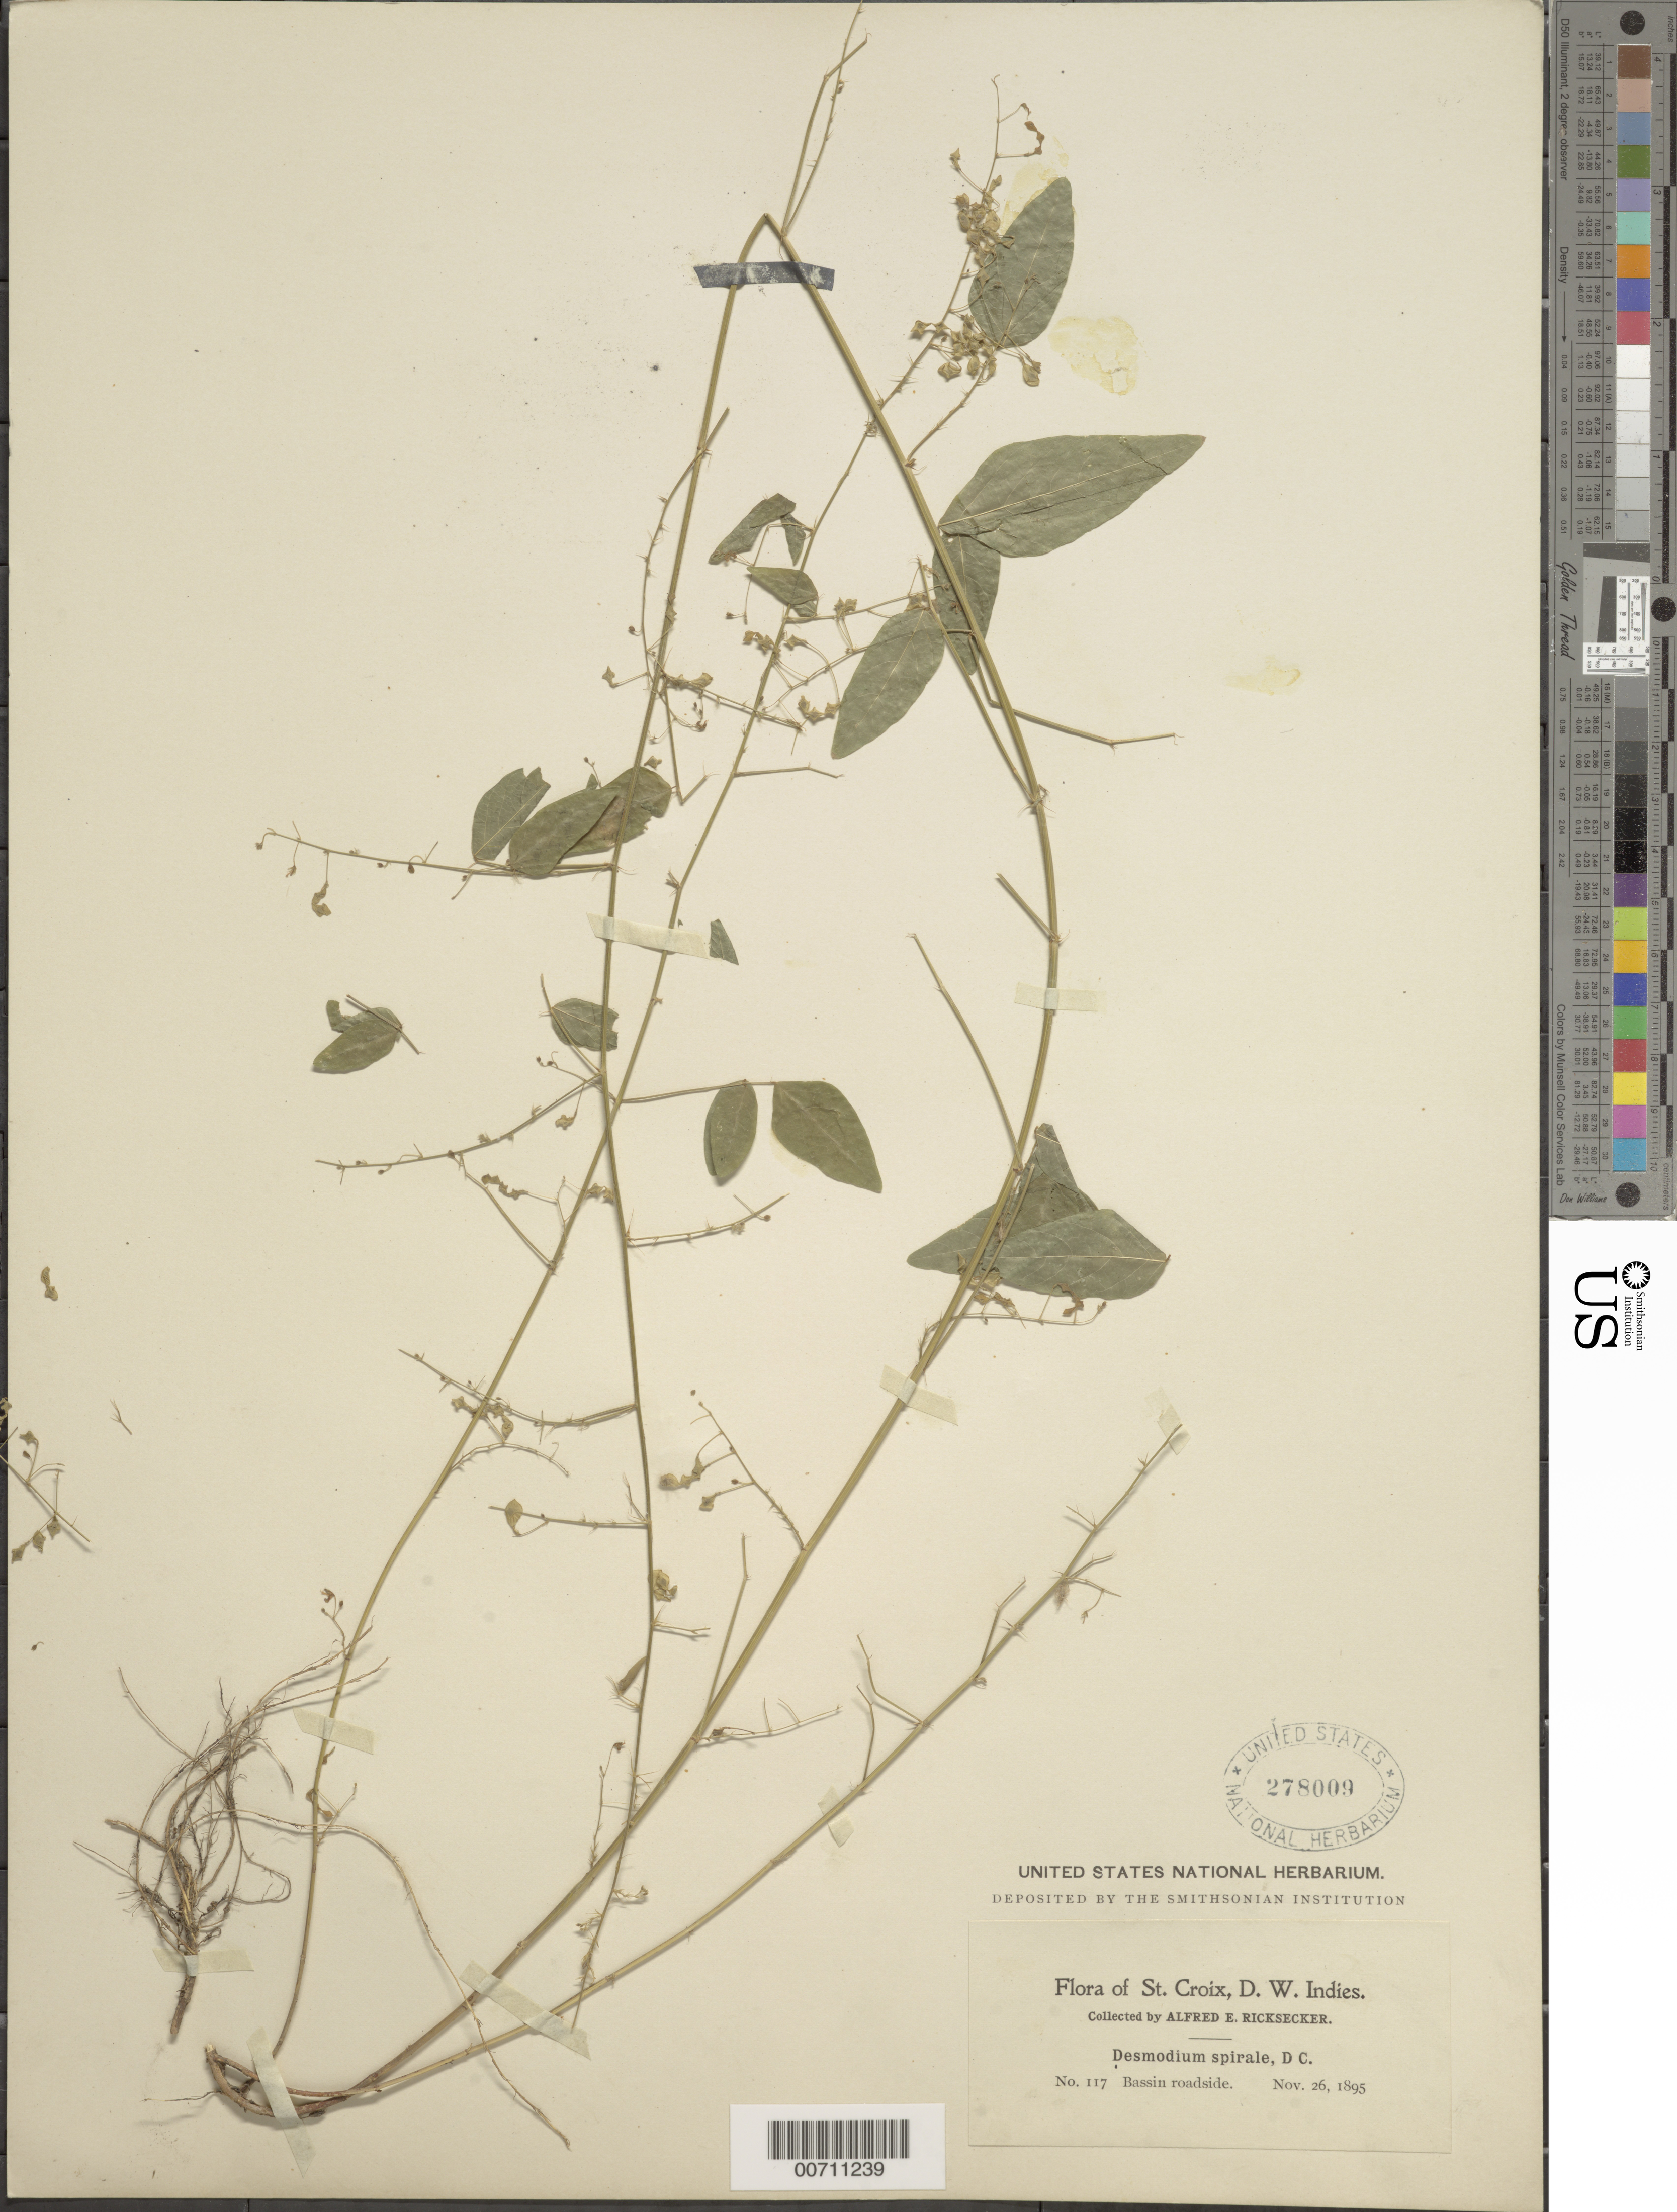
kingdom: Plantae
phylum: Tracheophyta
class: Magnoliopsida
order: Fabales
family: Fabaceae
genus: Desmodium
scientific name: Desmodium procumbens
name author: (Mill.) Hitchc.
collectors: A. E. Ricksecker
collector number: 117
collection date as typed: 26 Nov 1895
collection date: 1895-11-26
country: U.S. Virgin Islands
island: St. Croix Island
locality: Bassin roadside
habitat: Bassin roadside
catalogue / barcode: US 278009